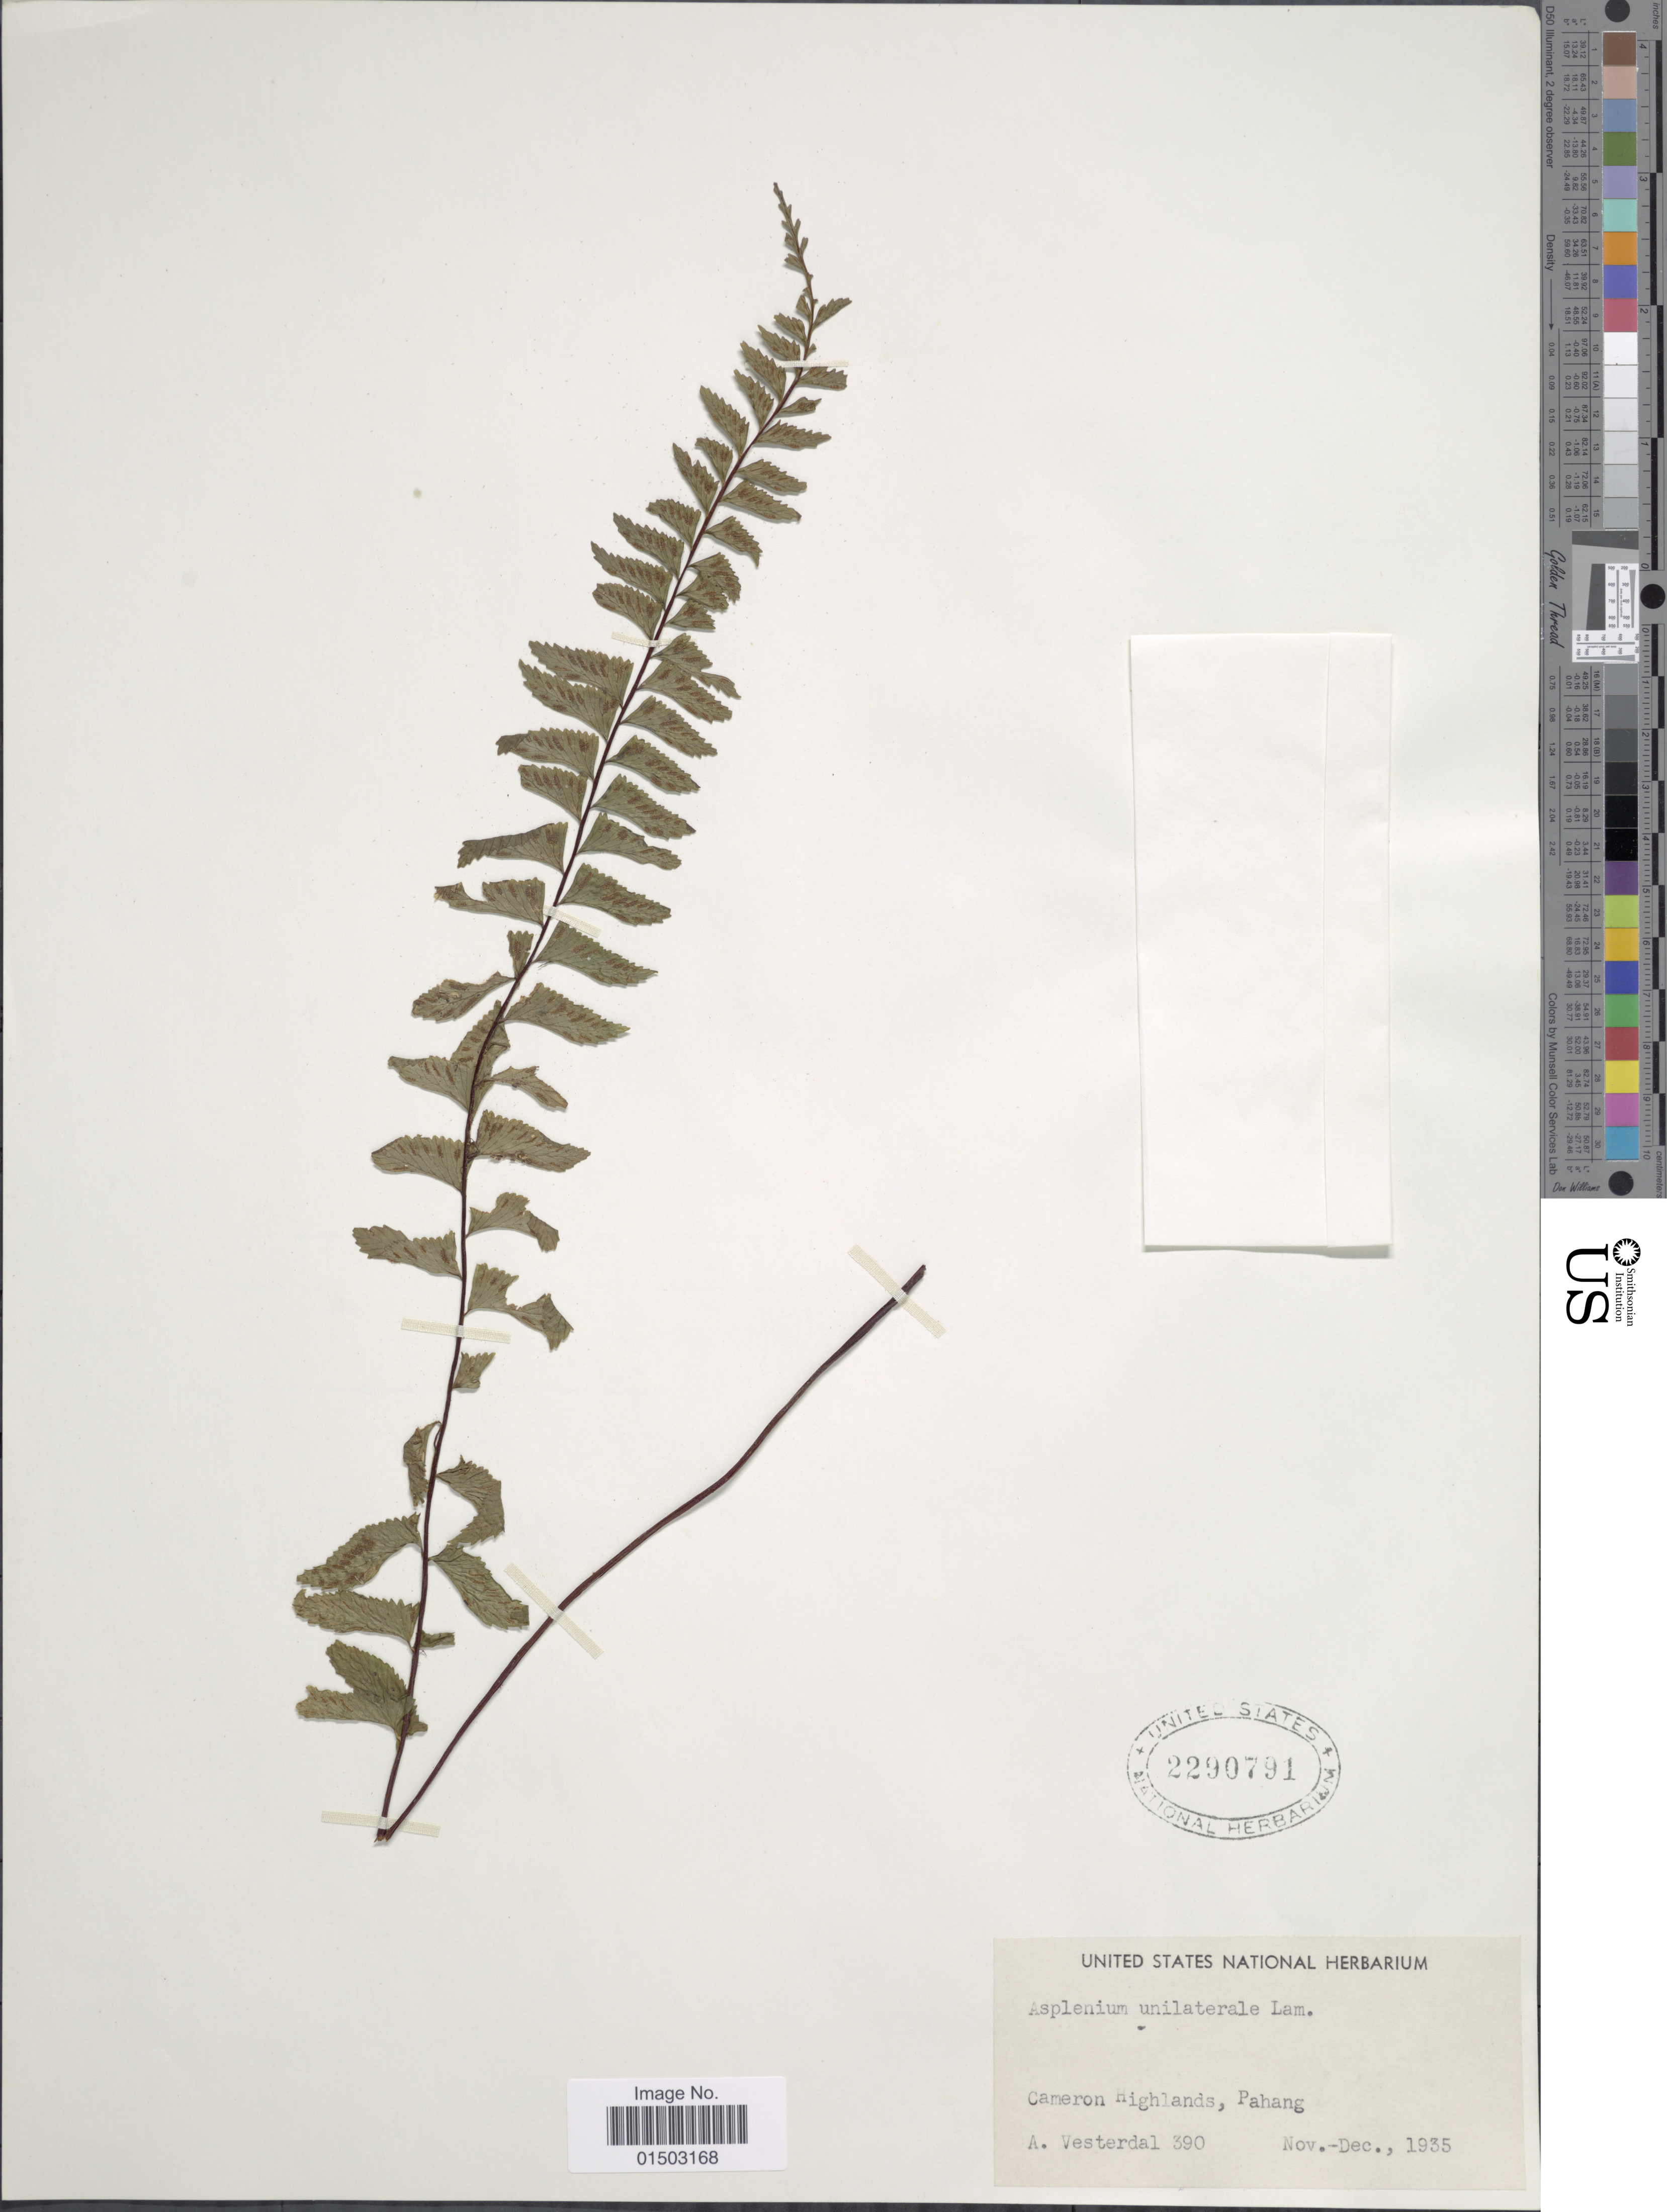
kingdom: Plantae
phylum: Tracheophyta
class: Polypodiopsida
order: Polypodiales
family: Aspleniaceae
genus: Hymenasplenium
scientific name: Hymenasplenium unilaterale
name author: (Lam.) Hayata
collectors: A. Vesterdal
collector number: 390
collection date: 1935-11/1935-12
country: Malaysia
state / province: Pahang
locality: Cameron Highlands,Pahang.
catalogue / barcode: US 2290791